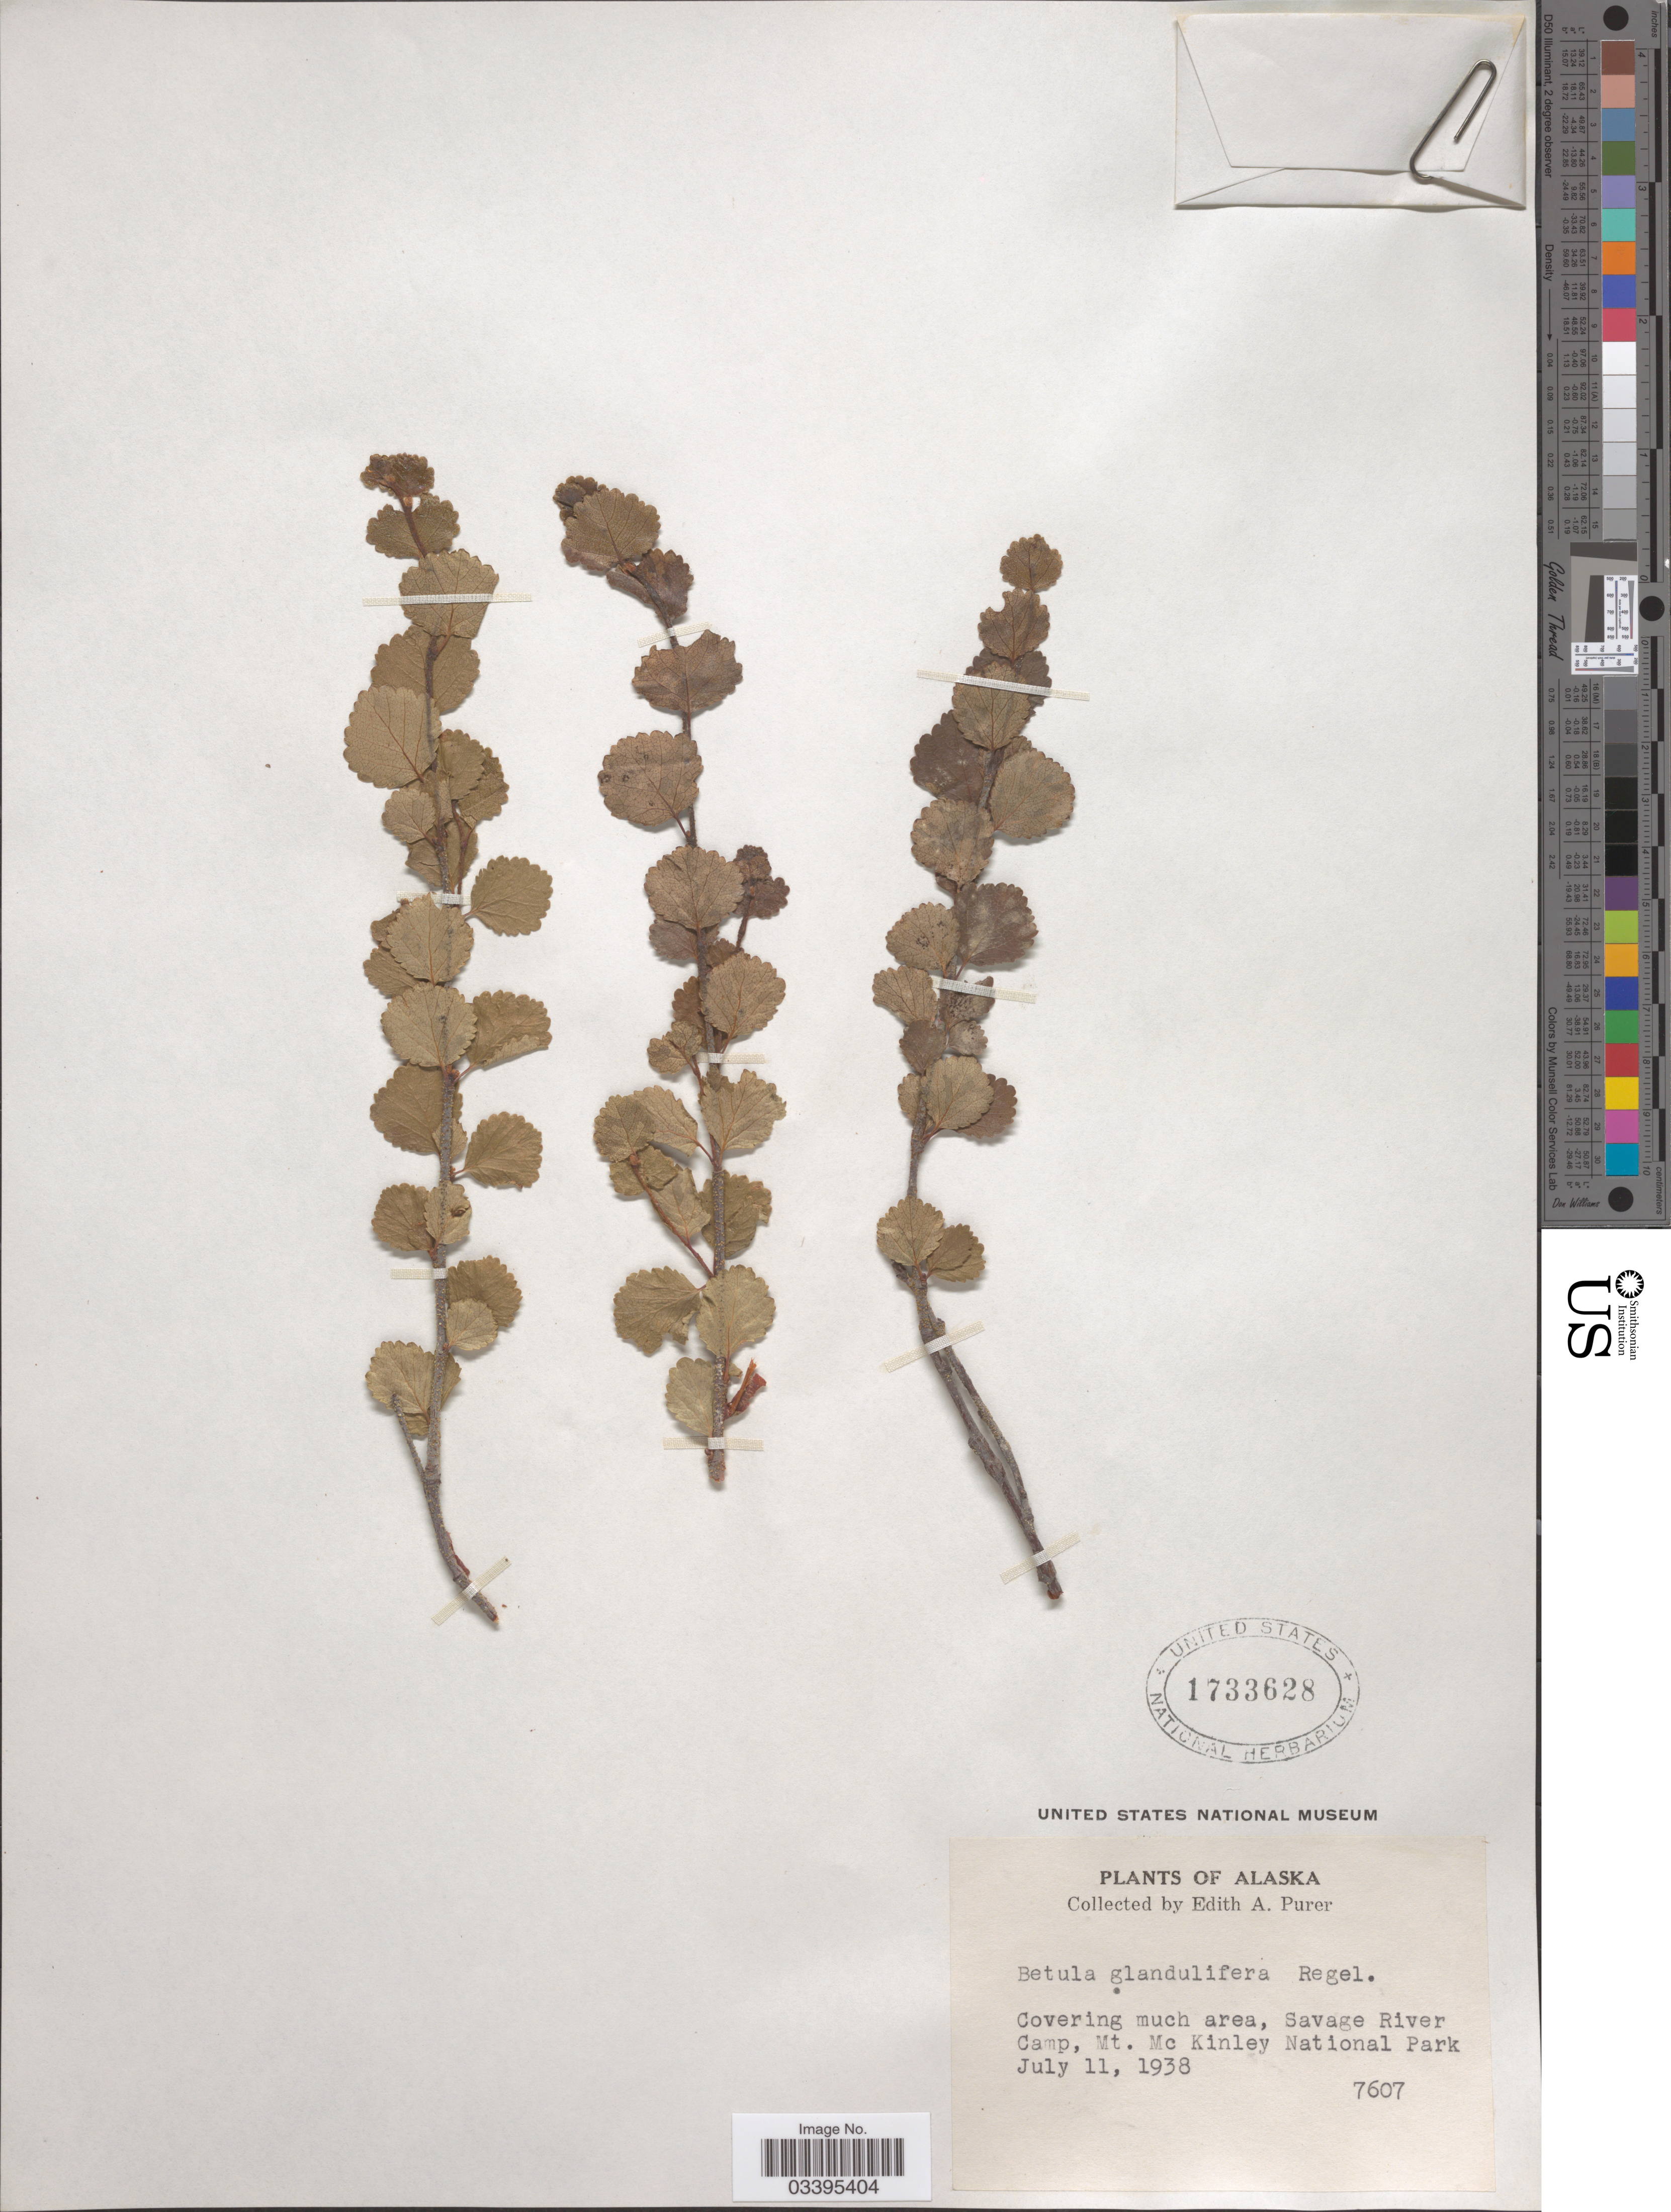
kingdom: Plantae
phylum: Tracheophyta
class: Magnoliopsida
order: Fagales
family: Betulaceae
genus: Betula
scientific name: Betula glandulosa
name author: Michx.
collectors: E. Purer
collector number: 7607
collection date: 1938-07-11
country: United States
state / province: Alaska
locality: Savage River Camp, Mt. Mc Kinley National Park.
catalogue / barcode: US 1733628